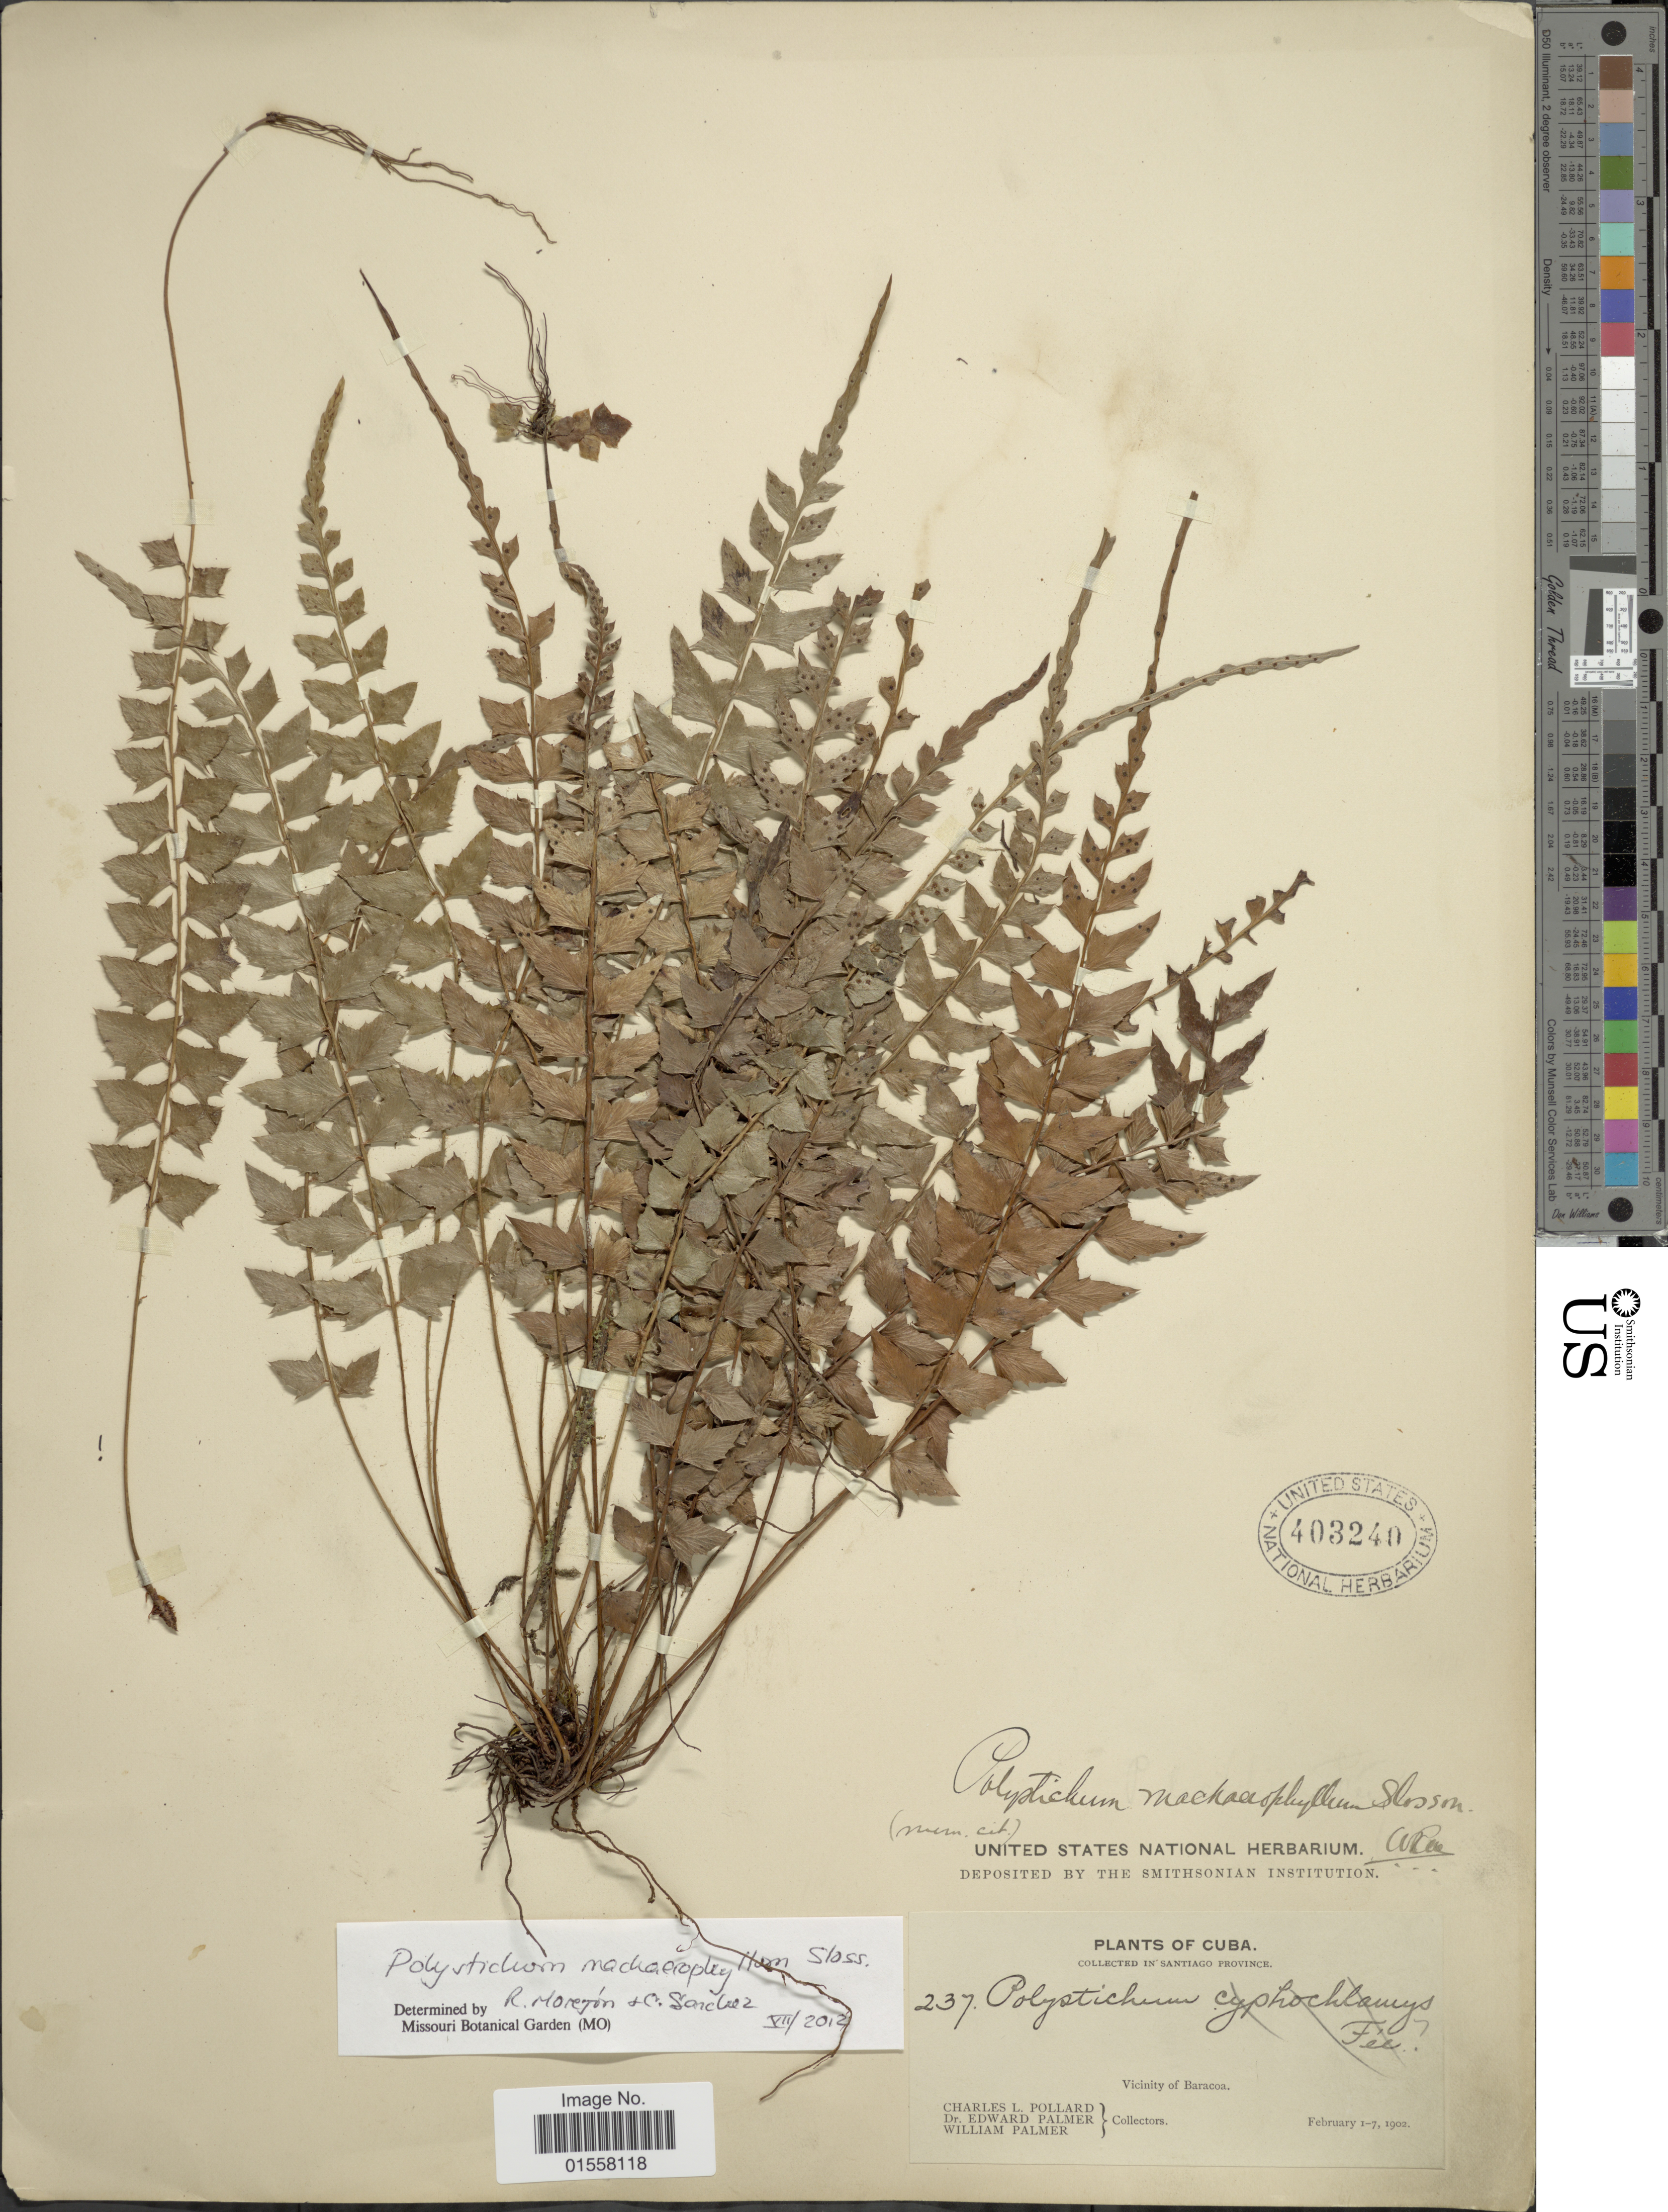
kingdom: Plantae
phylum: Tracheophyta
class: Polypodiopsida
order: Polypodiales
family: Dryopteridaceae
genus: Polystichum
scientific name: Polystichum machaerophyllum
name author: Sloss.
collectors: C. L. Pollard, E. Palmer & W. Palmer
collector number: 237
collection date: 1902-02-01/1902-02-07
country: Cuba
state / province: Santiago de Cuba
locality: Santiago Province, Vicinity of Baracoa.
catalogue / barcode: US 403240